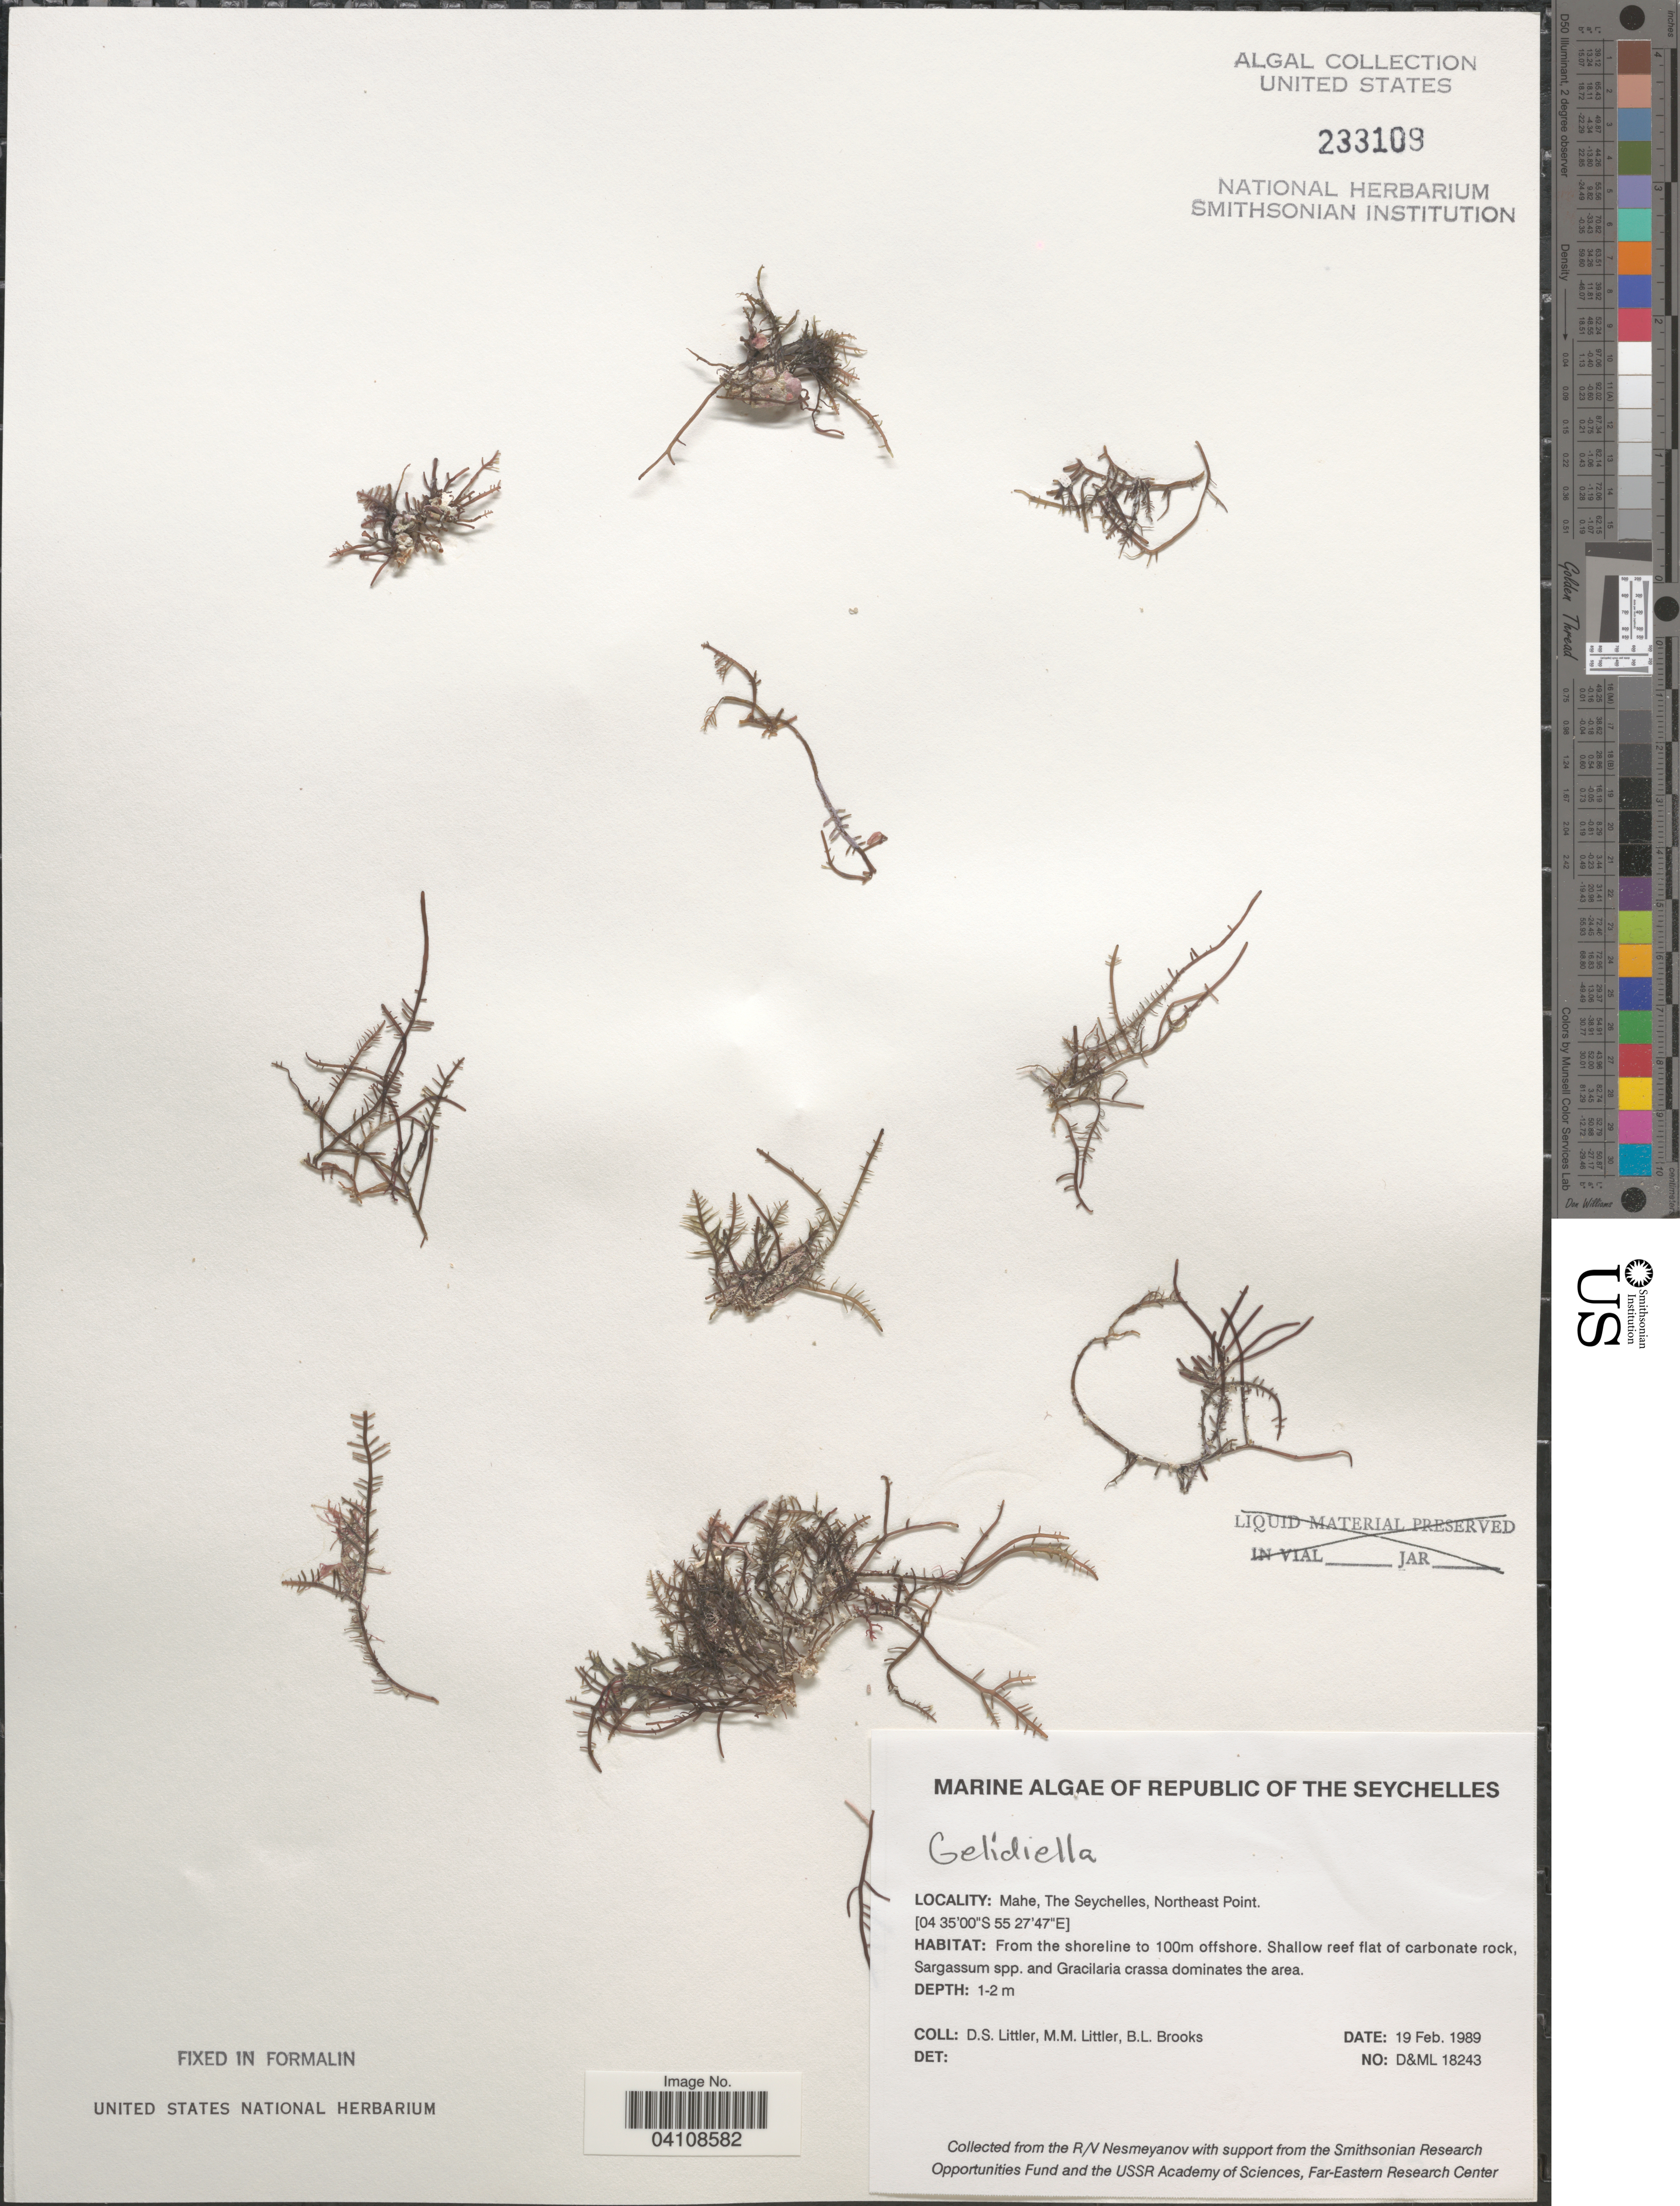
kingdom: Plantae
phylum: Rhodophyta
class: Florideophyceae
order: Gelidiales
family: Gelidiellaceae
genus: Gelidiella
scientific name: Gelidiella sp.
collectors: D. S. Littler & B. Brooks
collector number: D&ML18243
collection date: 1989-02-19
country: Seychelles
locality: Republic of The Seychelles. Mahe. Northeast Point. From the shoreline to 100m offshore.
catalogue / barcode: US 233109